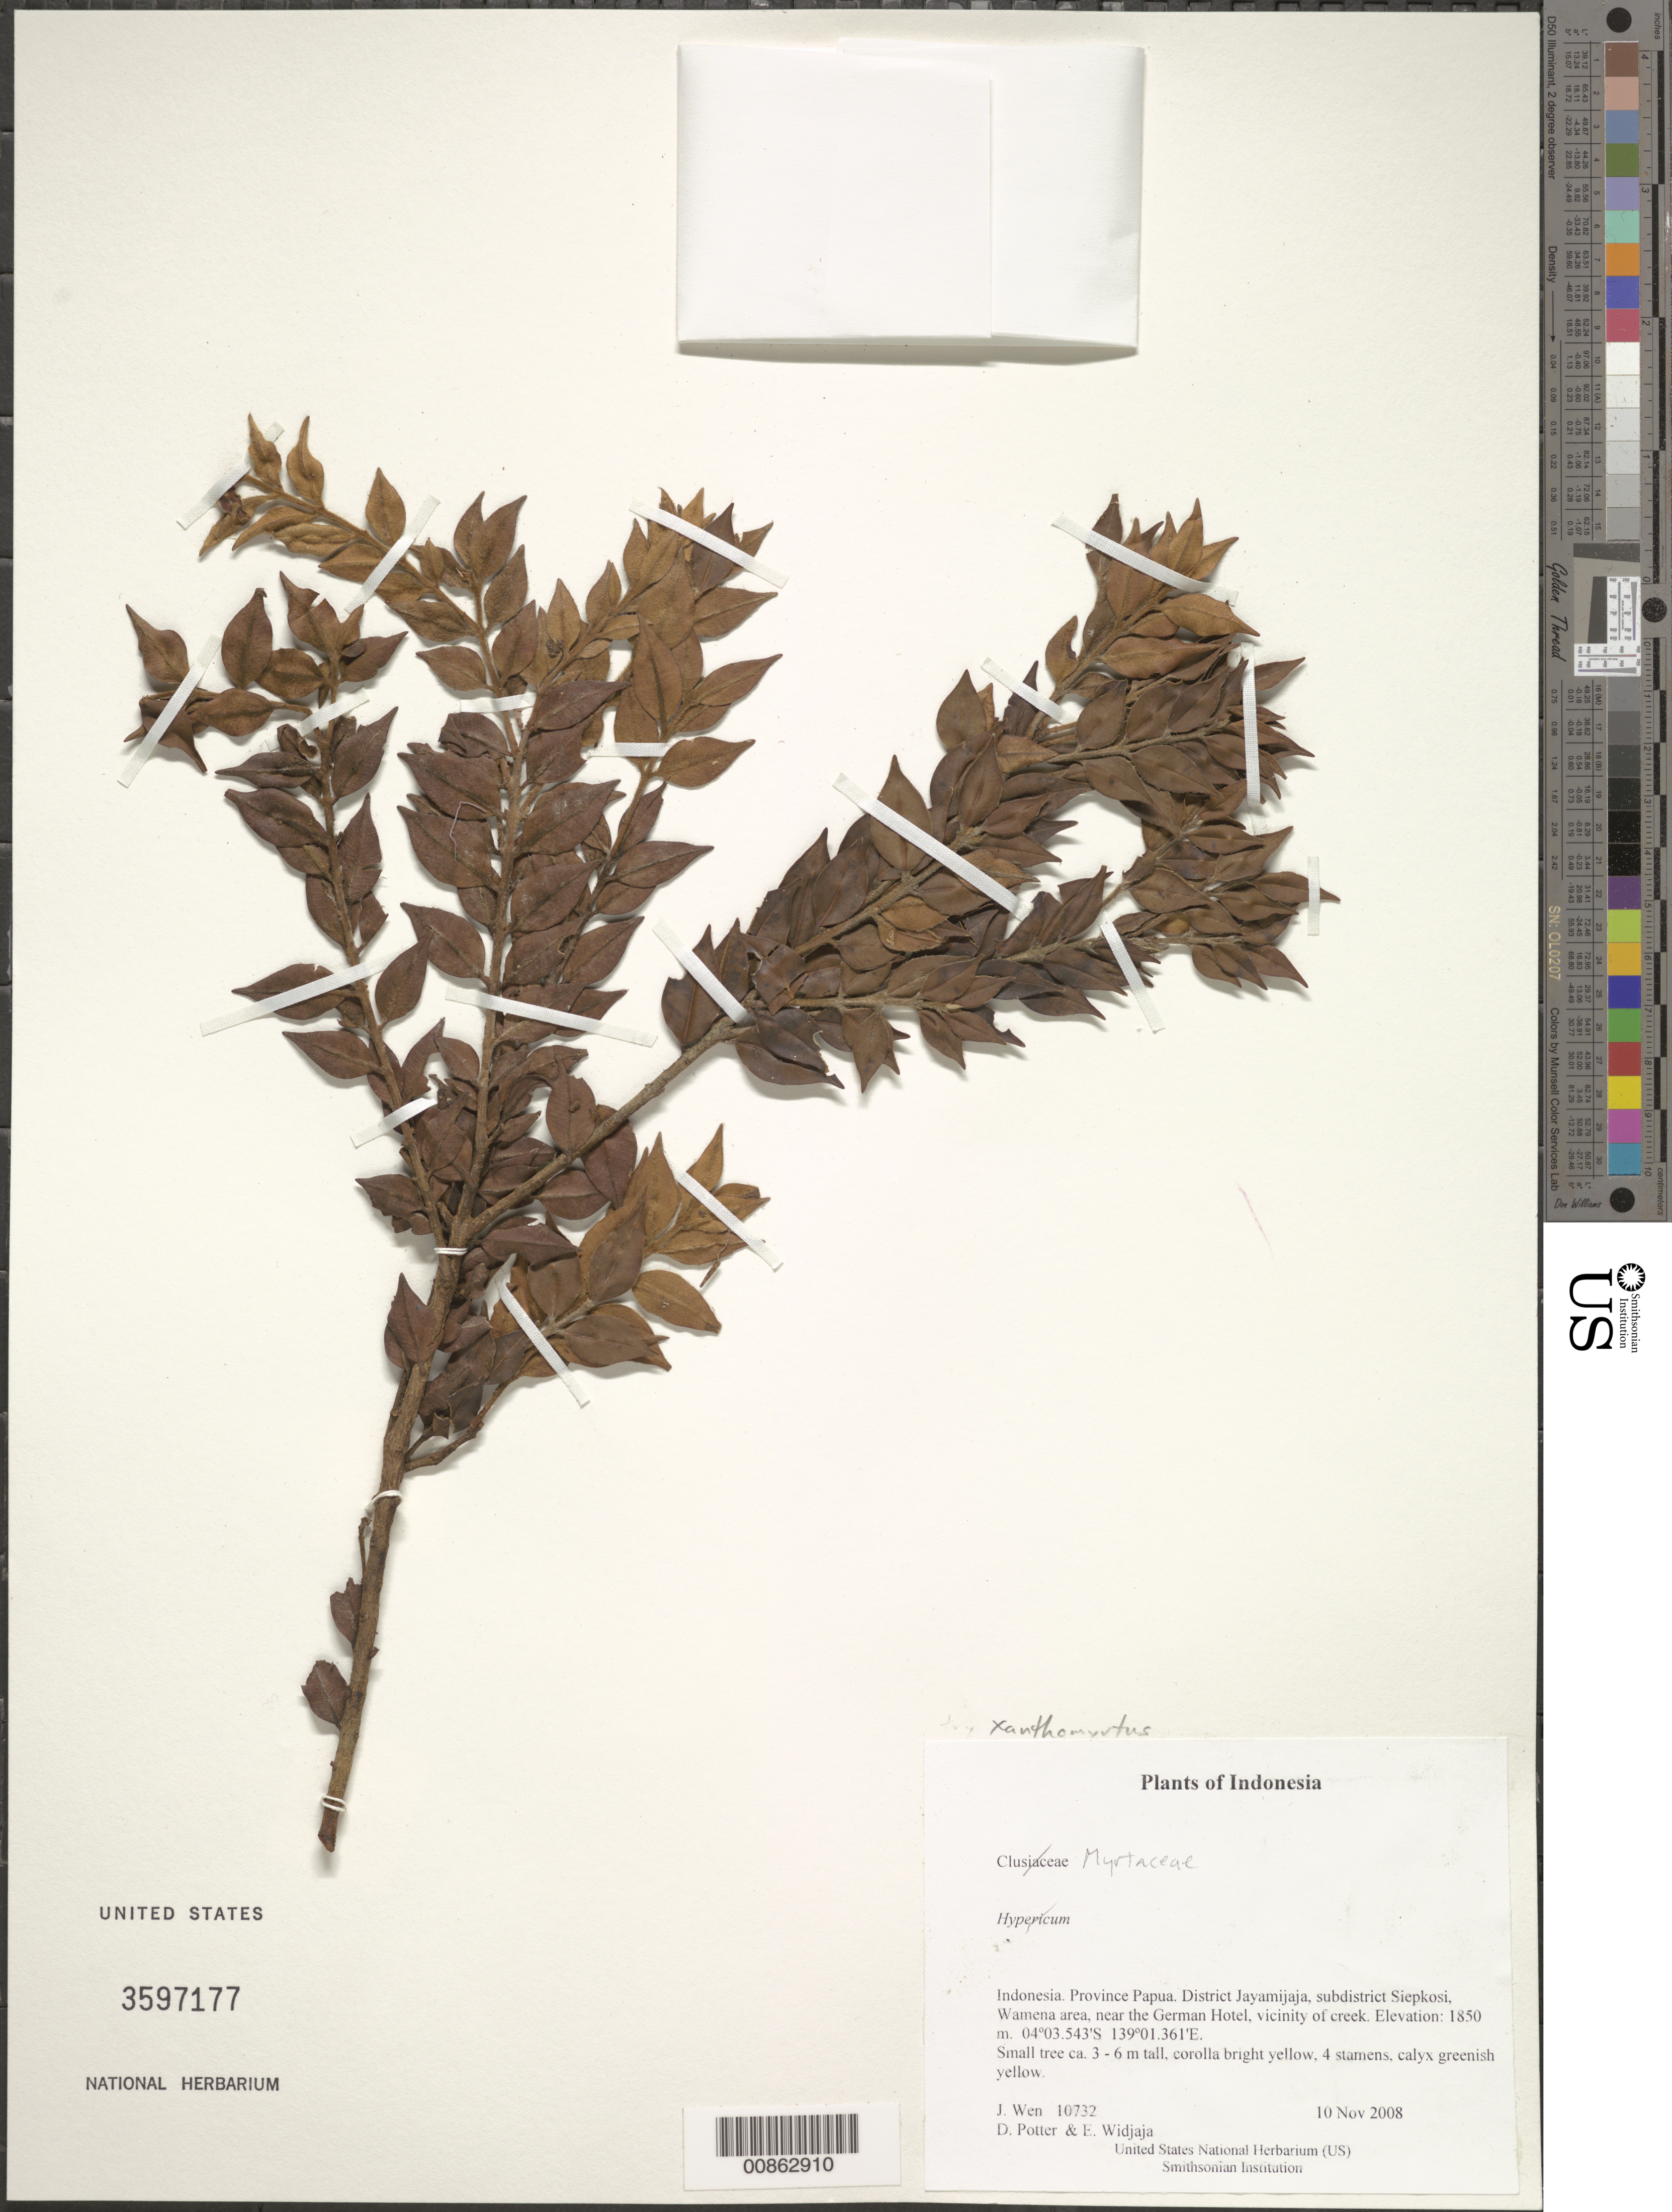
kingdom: Plantae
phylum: Tracheophyta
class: Magnoliopsida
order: Myrtales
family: Myrtaceae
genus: Xanthomyrtus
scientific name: Xanthomyrtus sp.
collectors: J. Wen, D. Potter & E. A. Widjaja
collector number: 10732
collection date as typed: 10 Nov 2008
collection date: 2008-11-10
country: Indonesia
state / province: Papua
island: New Guinea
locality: District Jayamijaja, subdistrict Siepkosi, Wamena area, near the German Hotel, vicinity of creek. Irian Barat.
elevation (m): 1850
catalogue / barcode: US 3597177